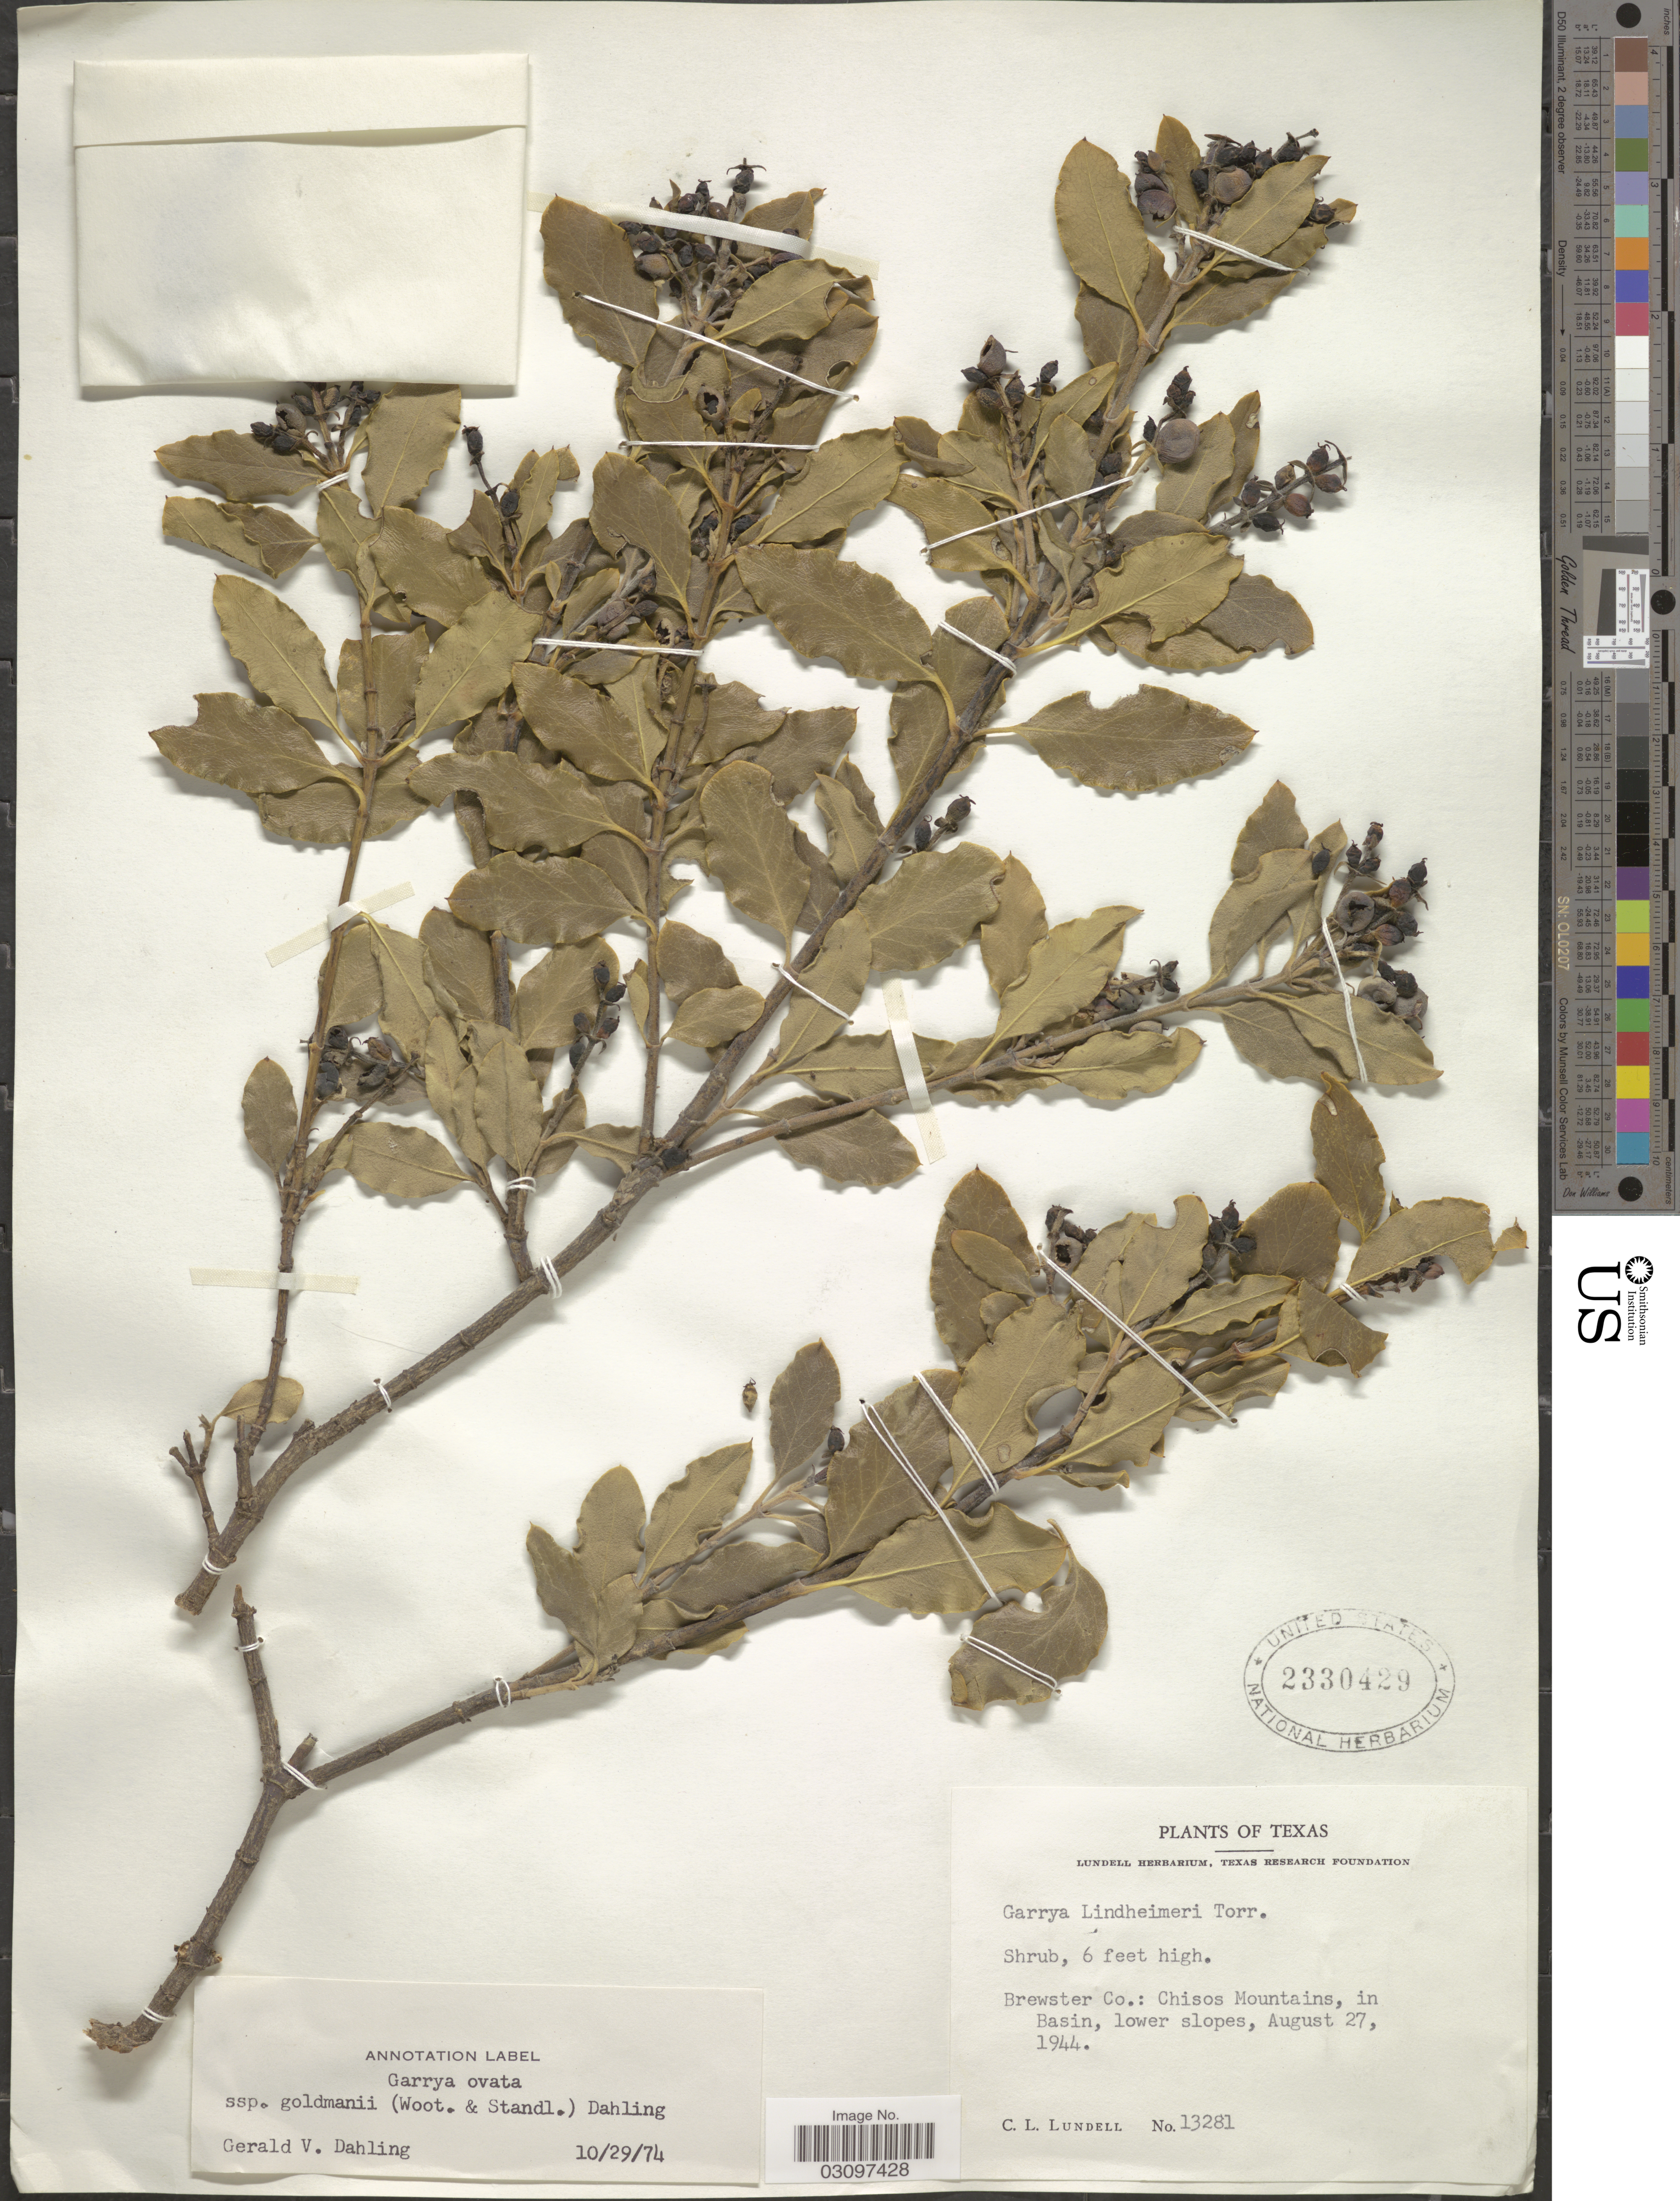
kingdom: Plantae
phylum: Tracheophyta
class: Magnoliopsida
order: Garryales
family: Garryaceae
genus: Garrya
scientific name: Garrya ovata subsp. goldmanii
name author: (Wooton & Standl.) Dahling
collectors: C. L. Lundell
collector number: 13281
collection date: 1944-08-27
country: United States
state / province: Texas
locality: Brewster Co.: Chisos Mountains, in Basin, lower slopes.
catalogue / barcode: US 2330429